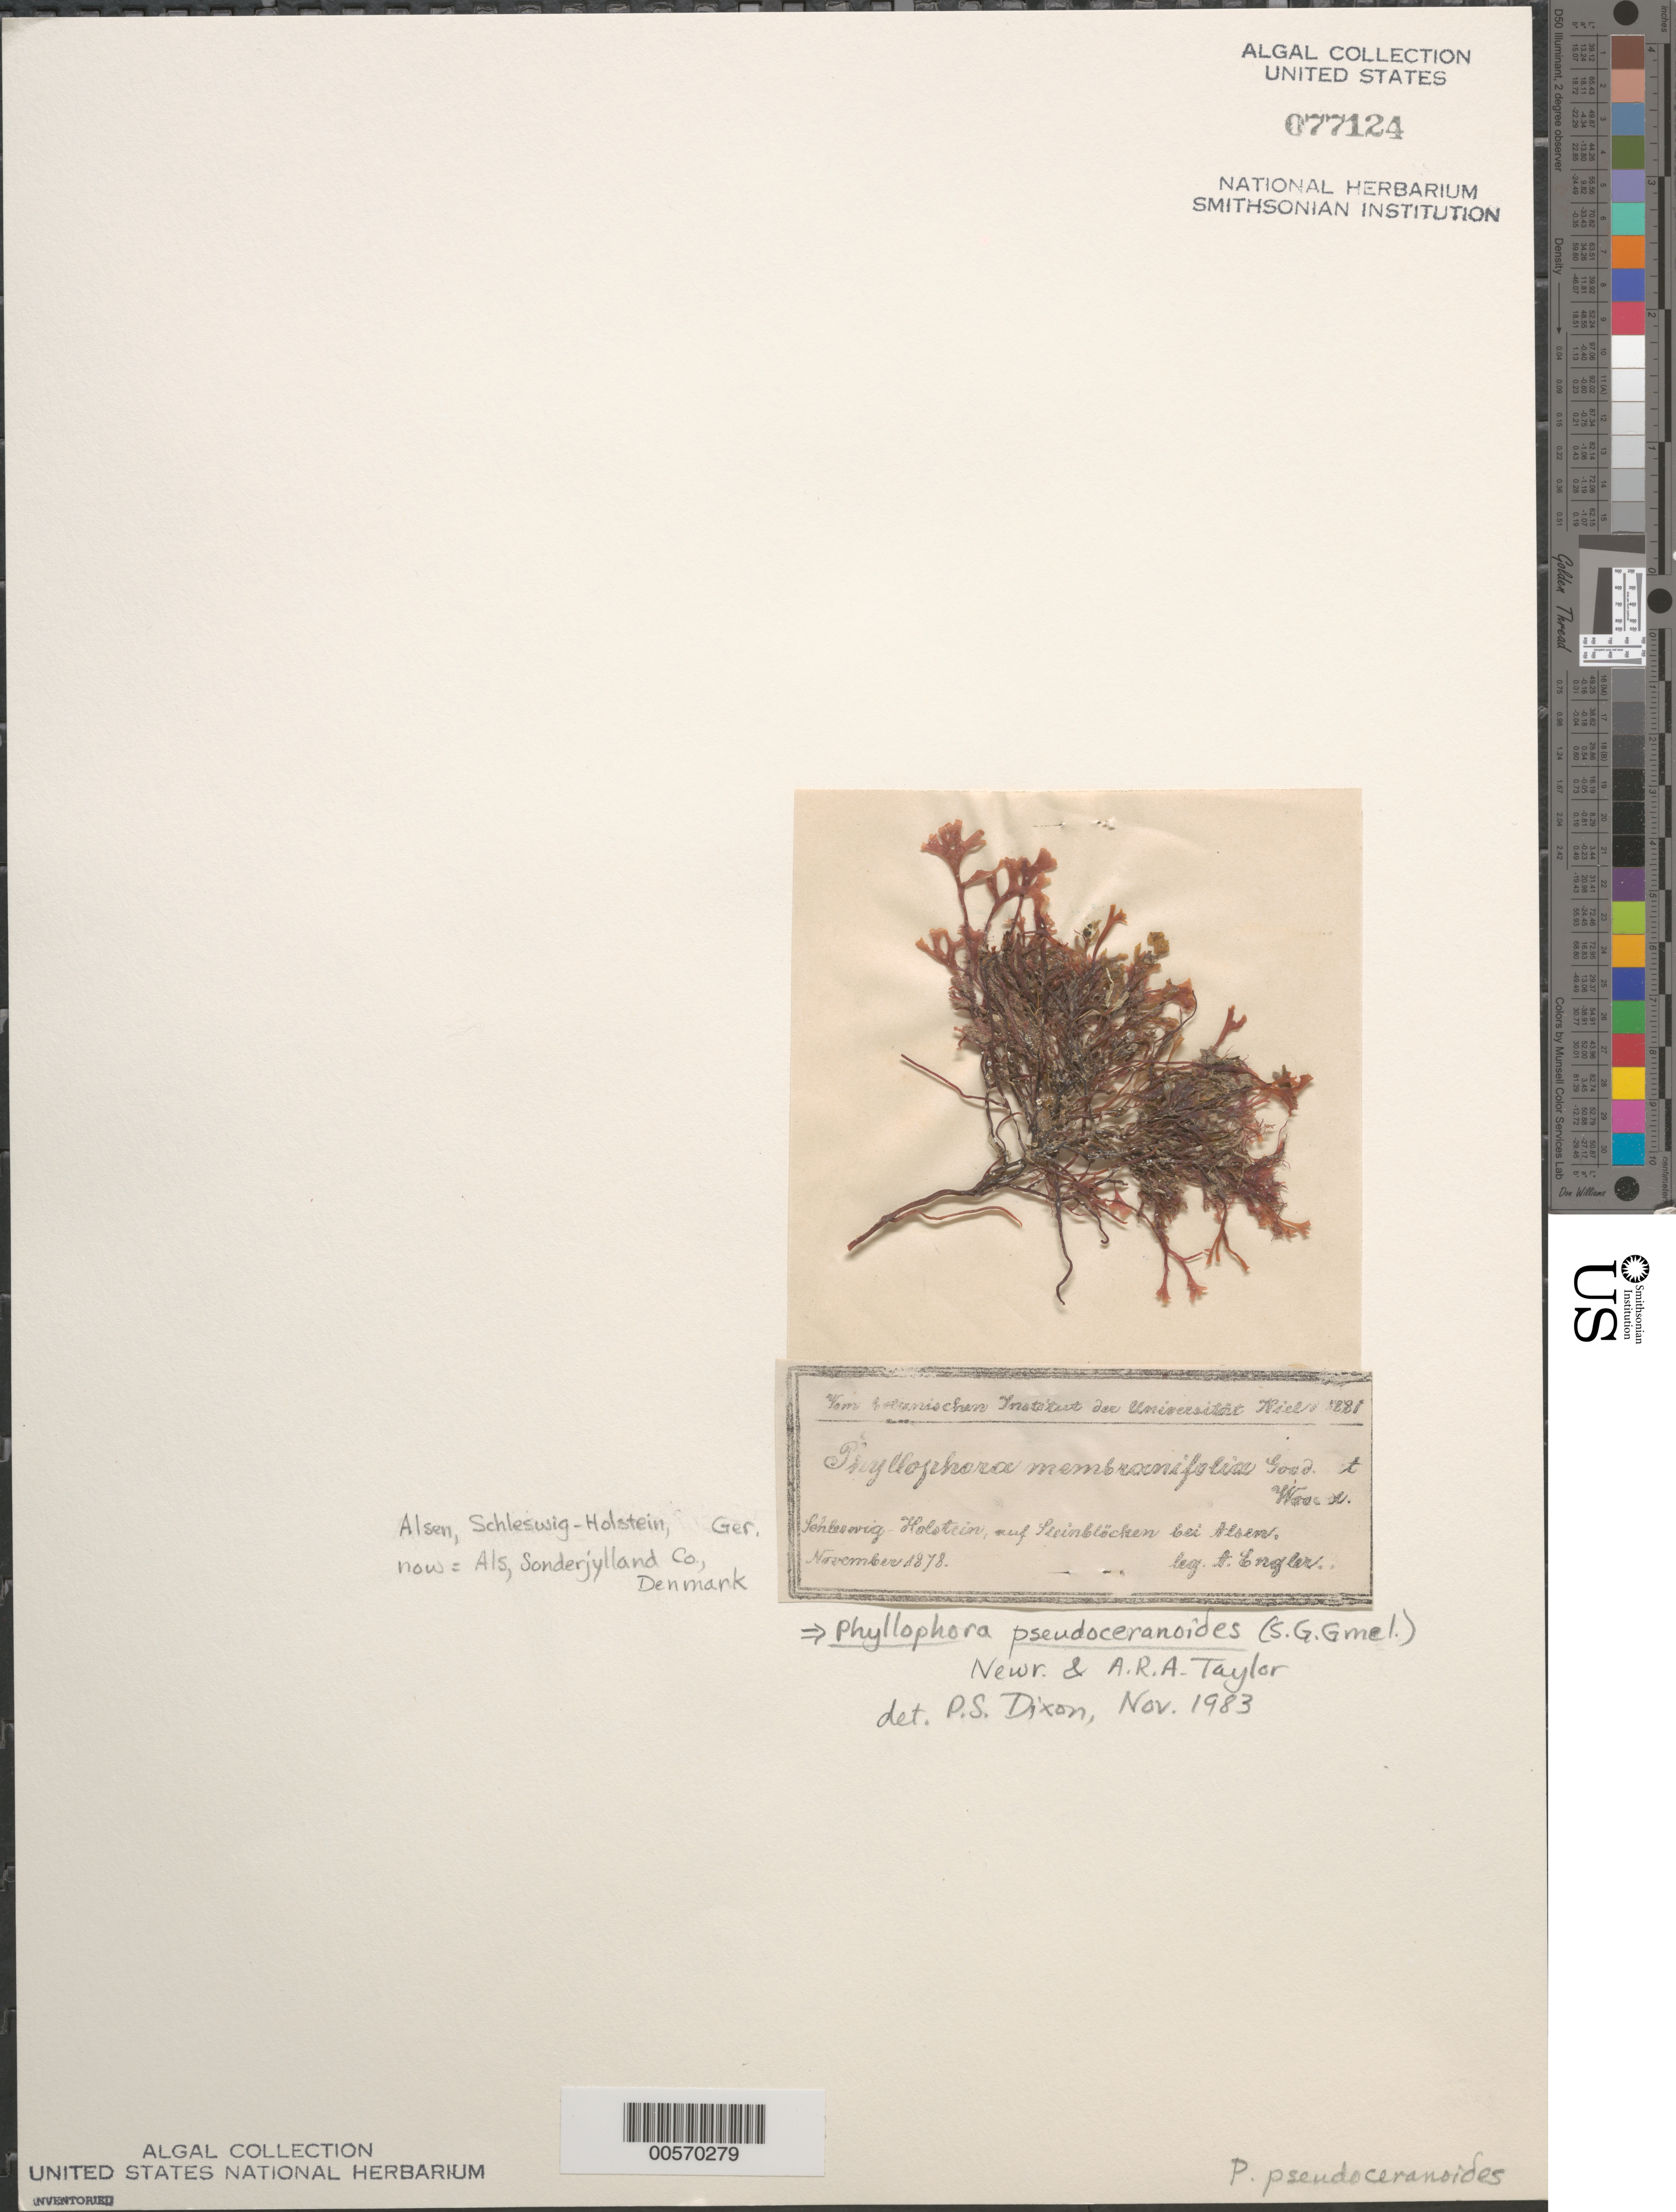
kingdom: Plantae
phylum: Rhodophyta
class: Florideophyceae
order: Gigartinales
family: Phyllophoraceae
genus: Phyllophora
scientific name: Phyllophora pseudoceranoides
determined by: Dixon, P. S.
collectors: H. G. A. Engler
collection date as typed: Nov 1878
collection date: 1878-11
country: Denmark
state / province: Syddanmark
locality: Als (Alsen)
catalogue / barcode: US 77124